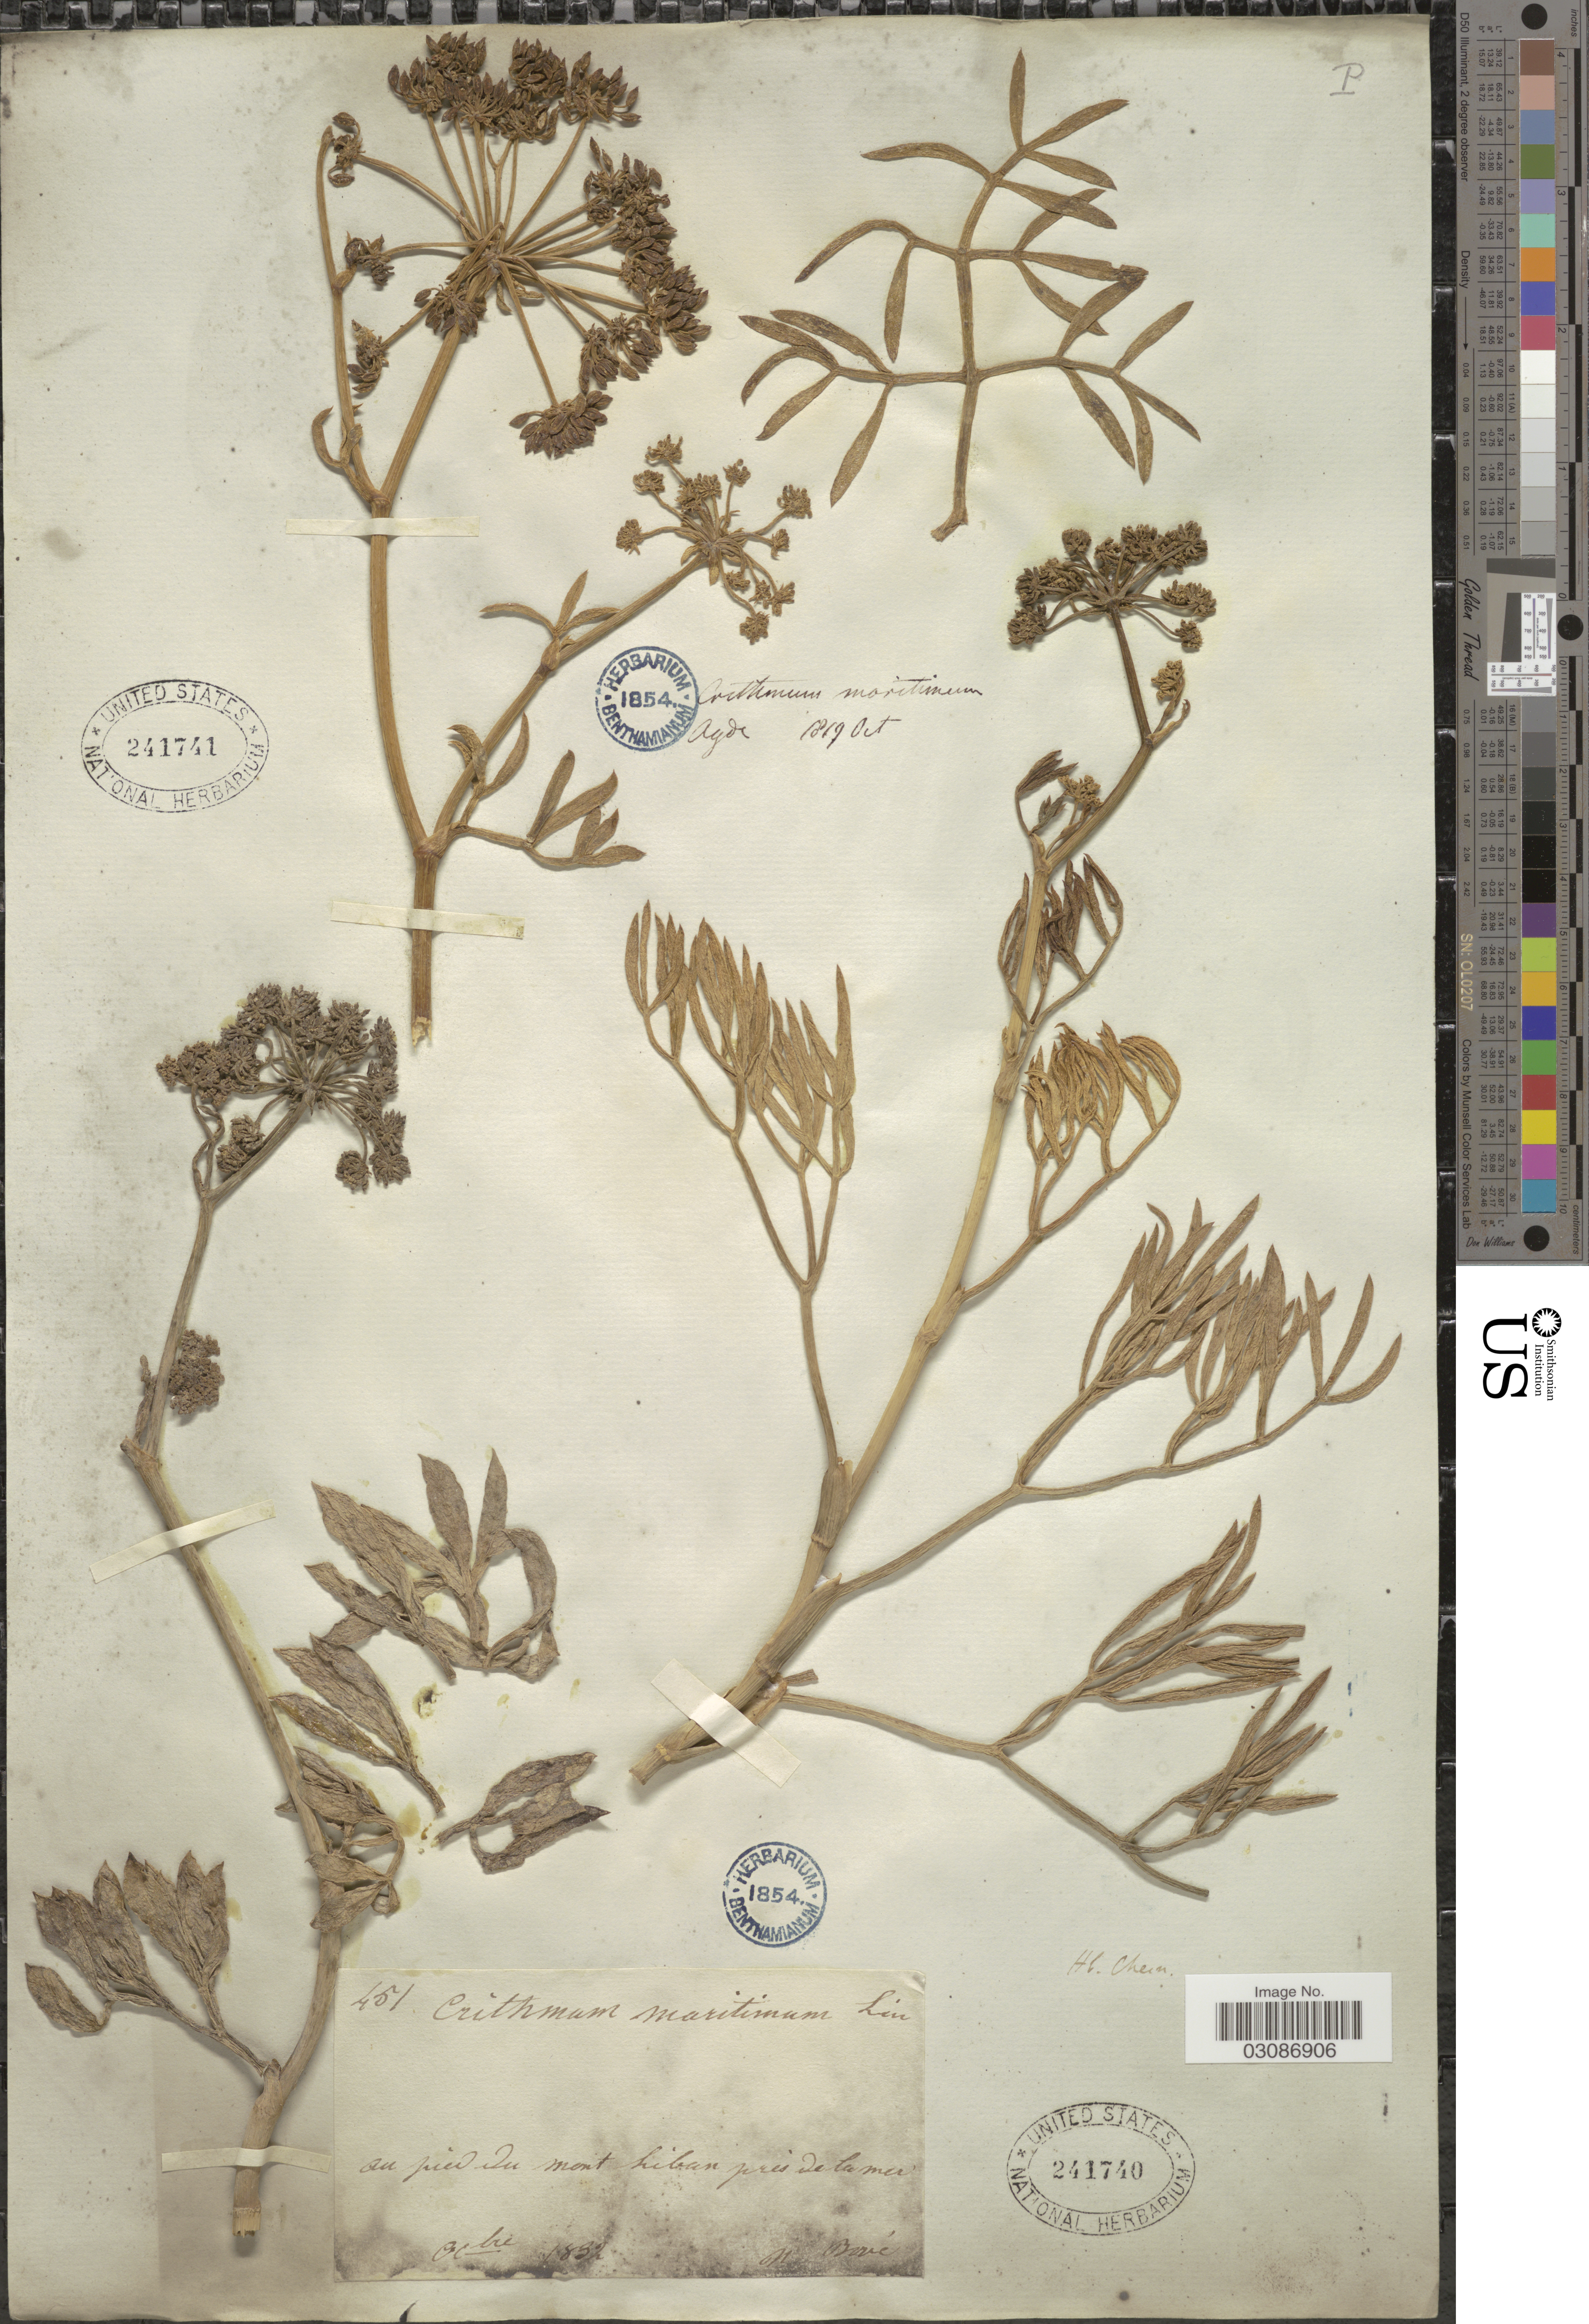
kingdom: Plantae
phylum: Tracheophyta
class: Magnoliopsida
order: Apiales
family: Apiaceae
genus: Crithmum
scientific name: Crithmum maritimum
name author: L.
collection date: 1819-10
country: France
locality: Agde.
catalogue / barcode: US 241741-2